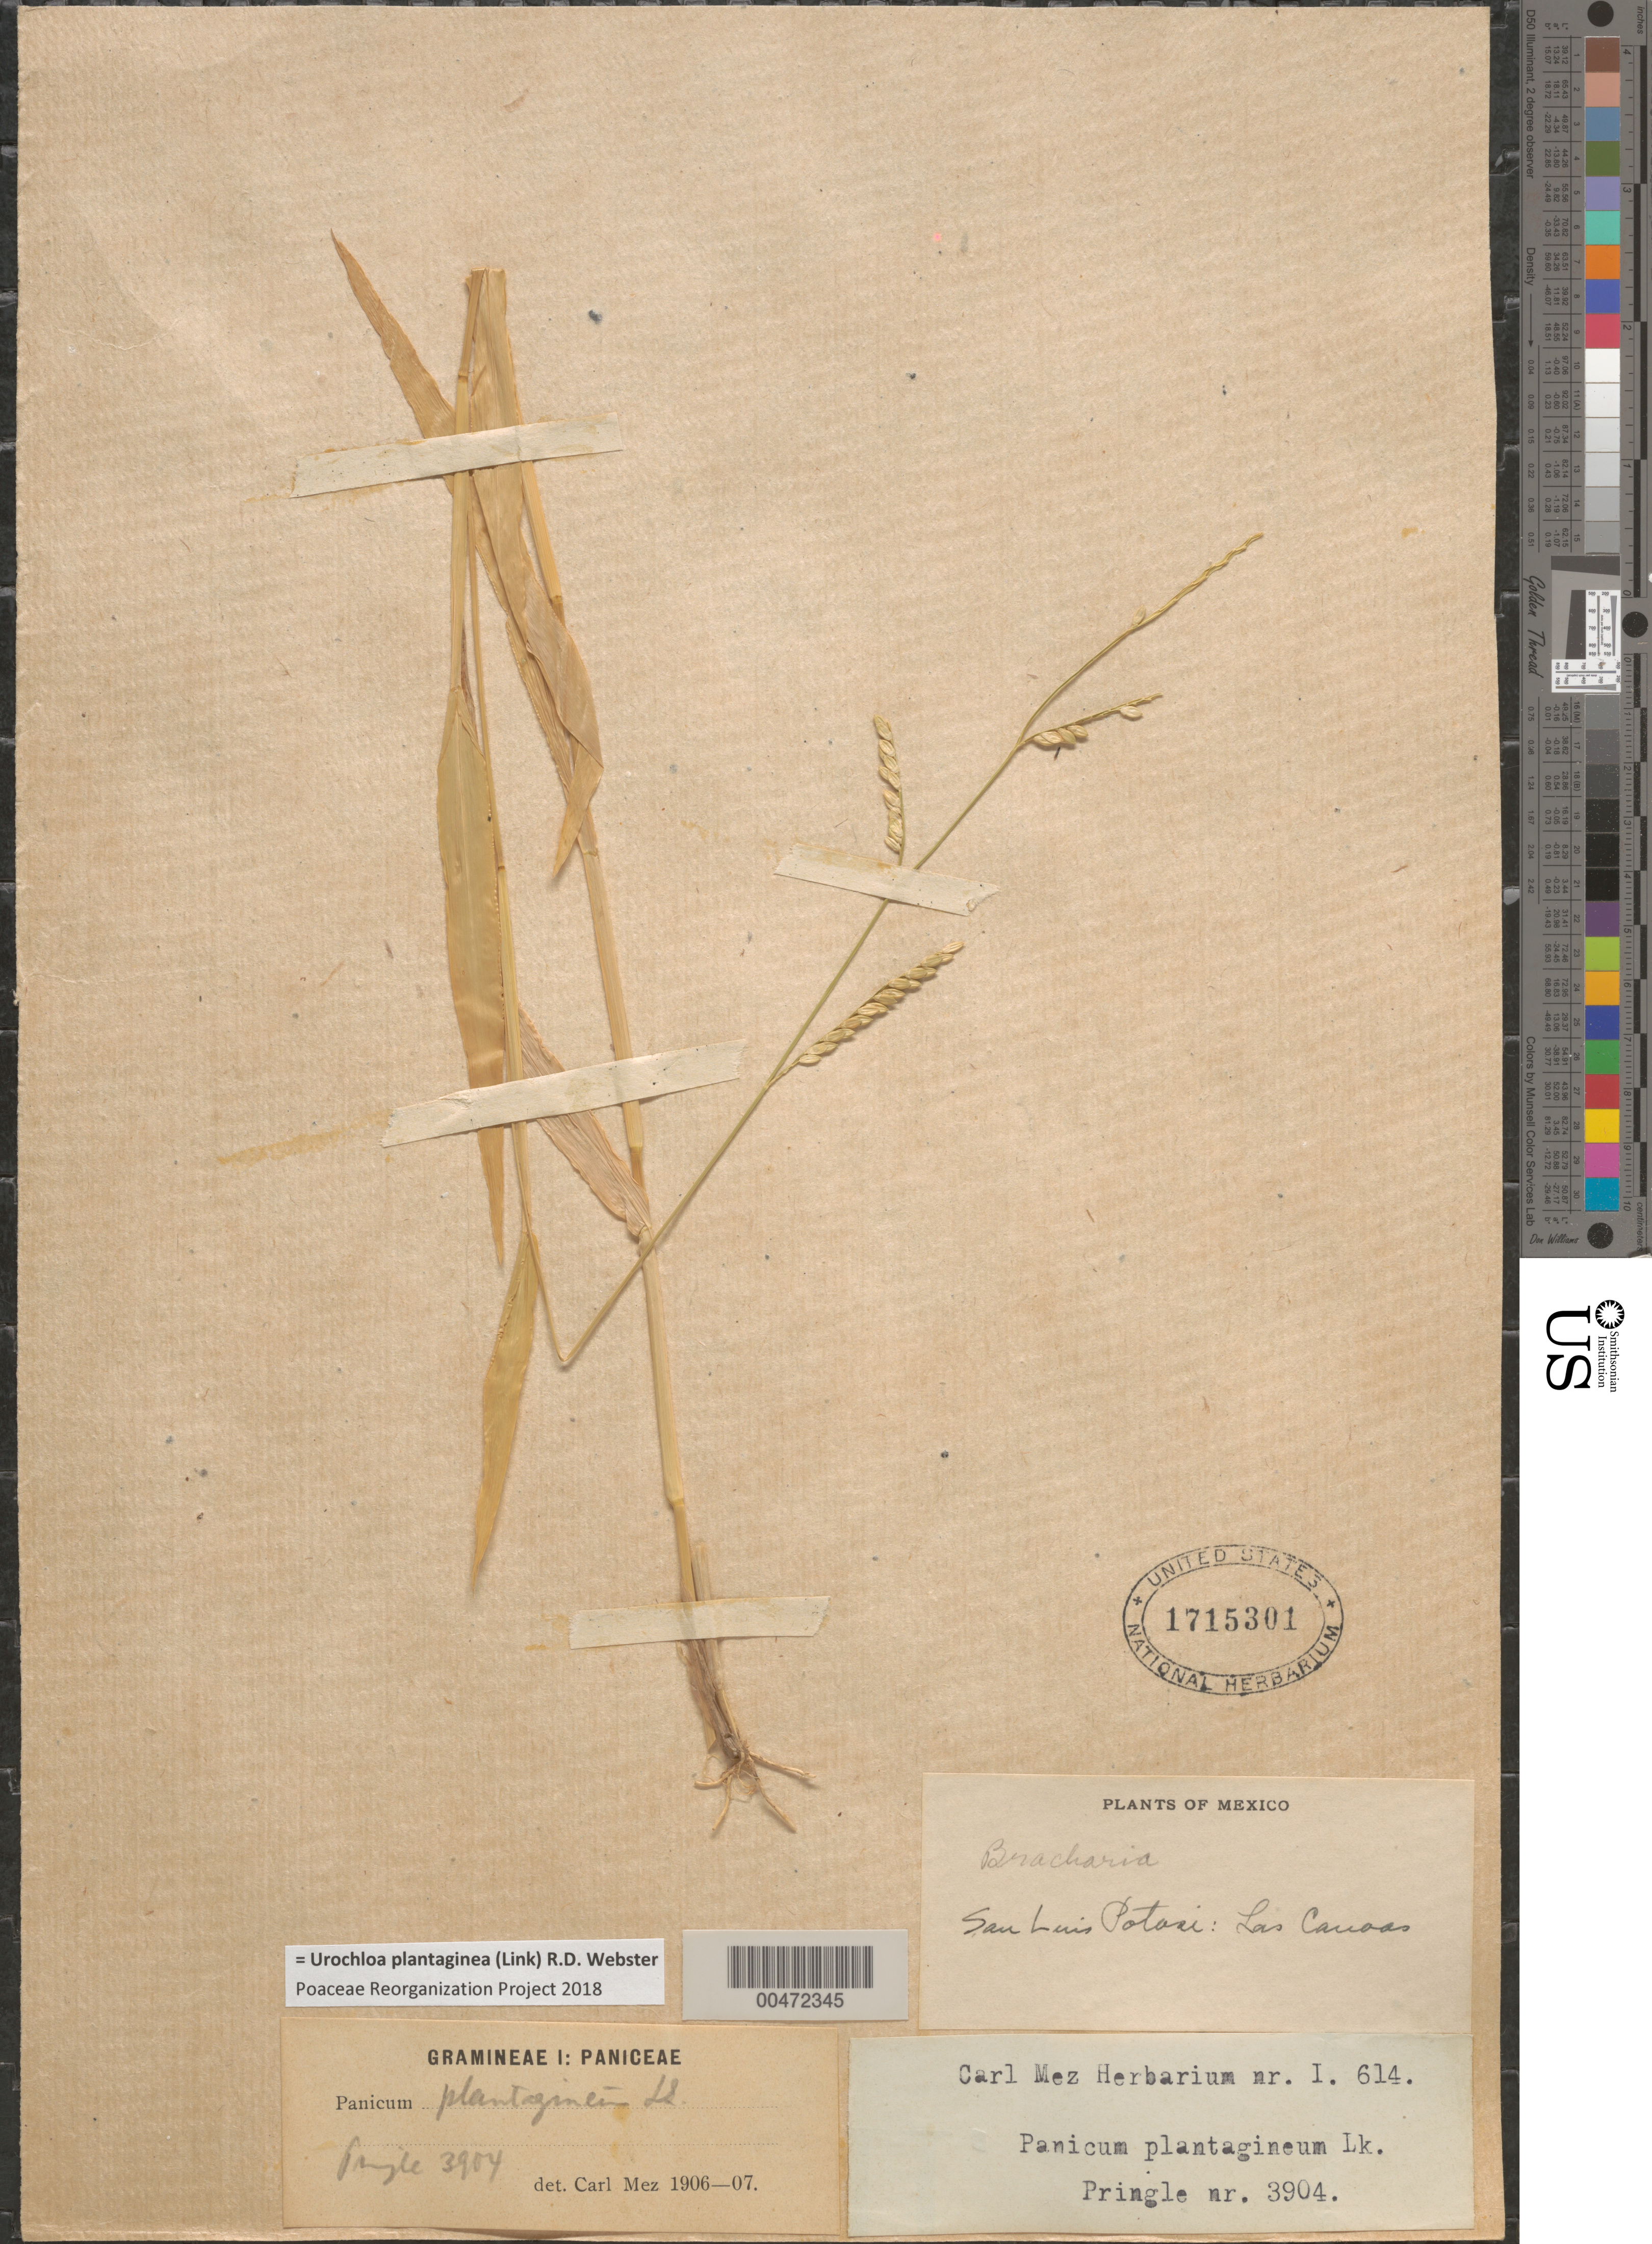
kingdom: Plantae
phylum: Tracheophyta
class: Liliopsida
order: Poales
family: Poaceae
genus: Urochloa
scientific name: Urochloa plantiginea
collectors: C. G. Pringle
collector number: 3904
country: Mexico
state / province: San Luis Potosi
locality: Las Canoas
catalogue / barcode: US 1715301